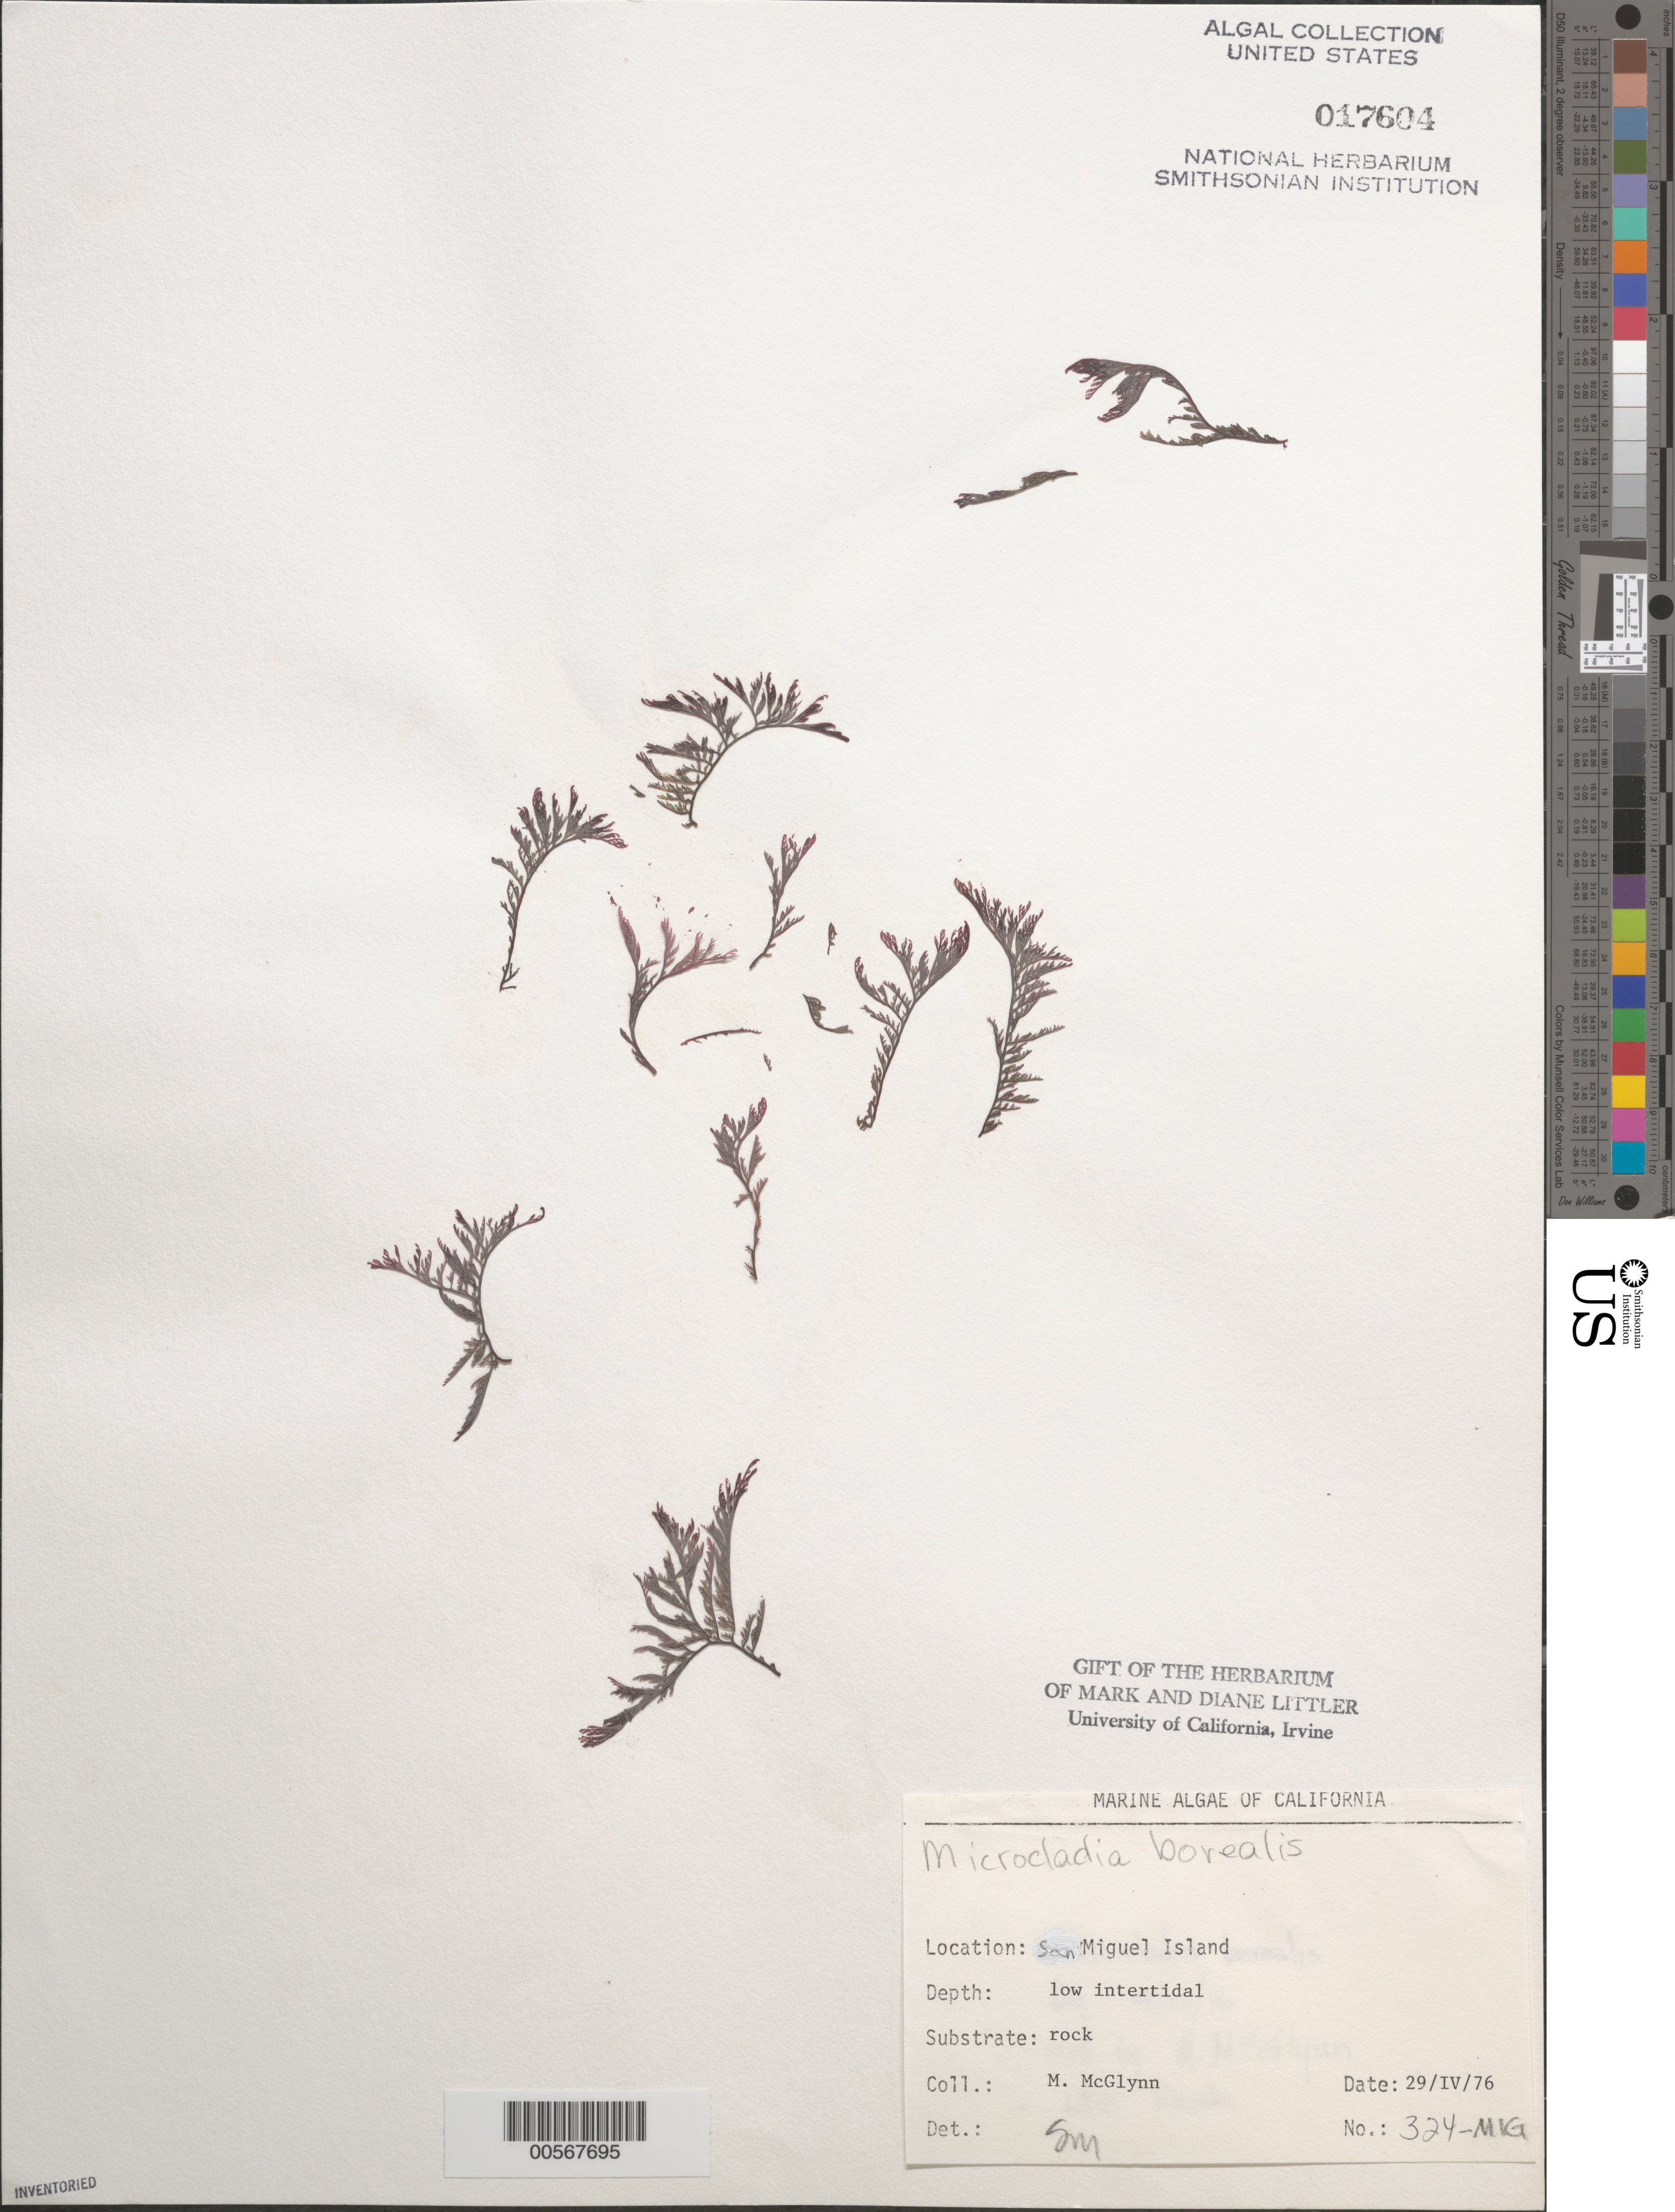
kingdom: Plantae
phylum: Rhodophyta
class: Florideophyceae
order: Ceramiales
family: Ceramiaceae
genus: Microcladia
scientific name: Microcladia borealis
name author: Rupr.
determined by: Murray, S. N.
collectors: M. McGlynn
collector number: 324-mig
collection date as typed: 29 Apr 1976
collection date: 1976-04-29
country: United States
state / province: California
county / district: Santa Barbara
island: San Miguel Island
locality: Cuyler Harbor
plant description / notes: BLM-SOCALBIGHT Rocky Intertidal Survey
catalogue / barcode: US 17604